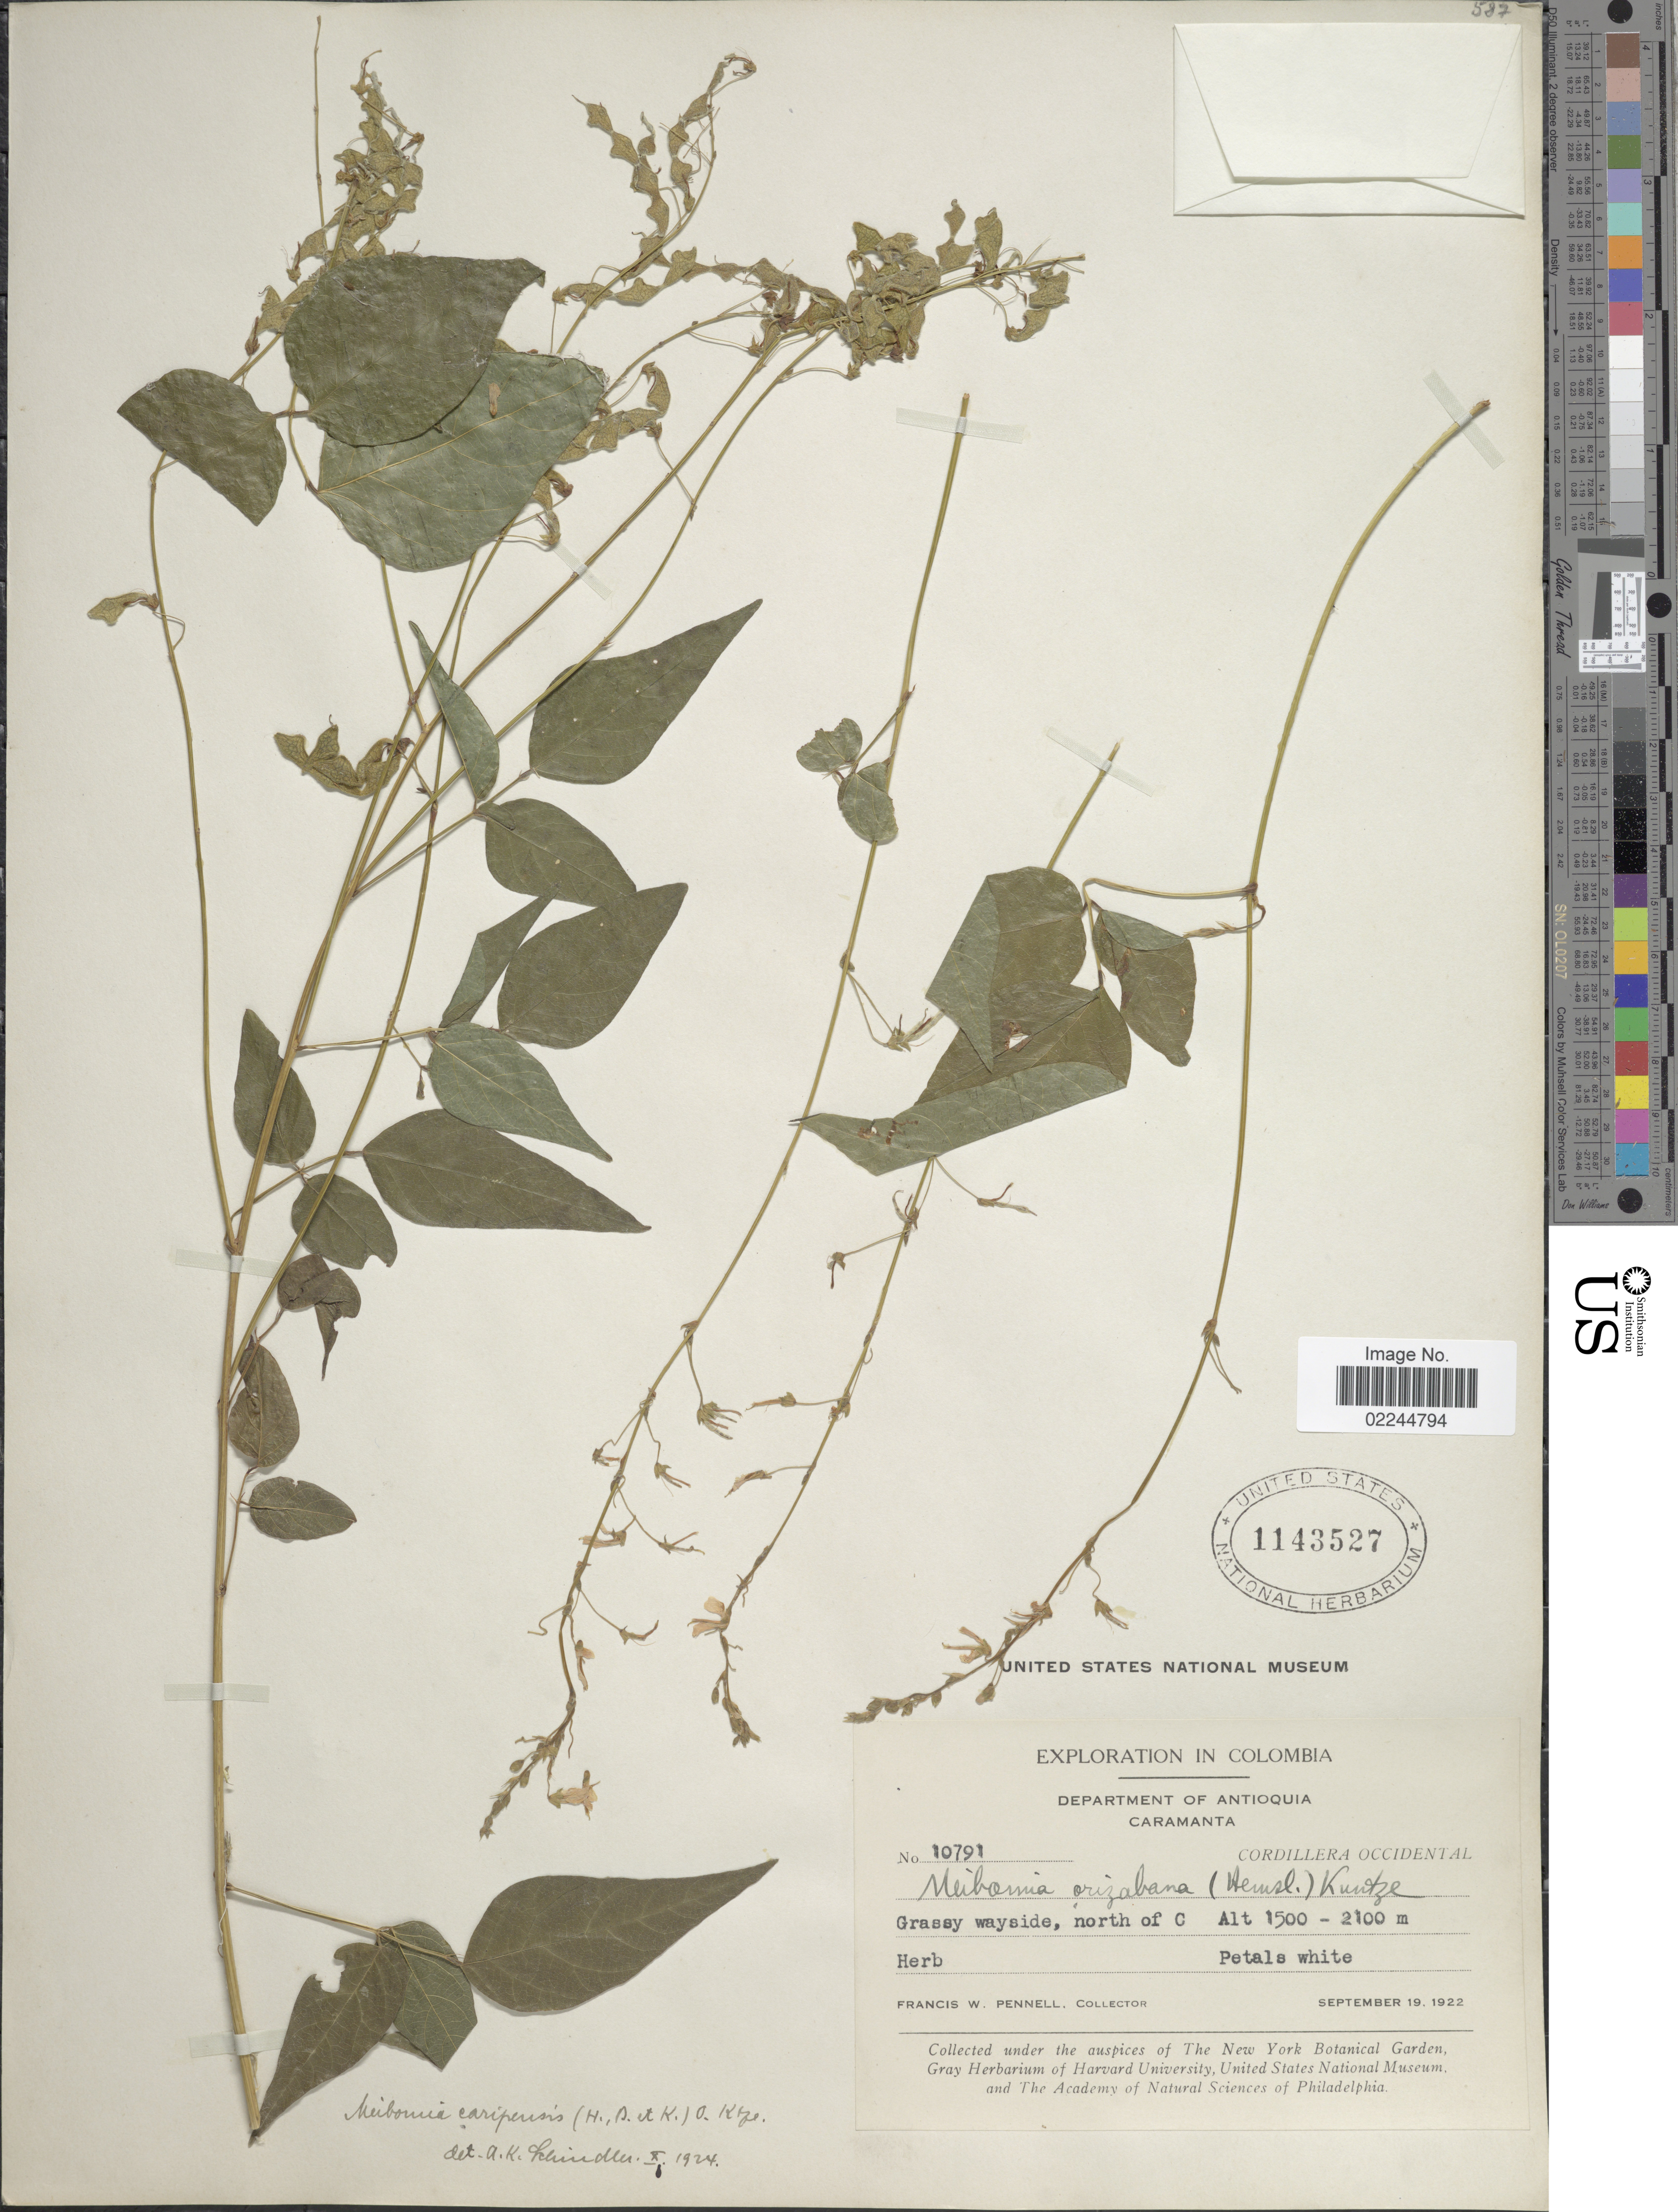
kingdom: Plantae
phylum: Tracheophyta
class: Magnoliopsida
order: Fabales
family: Fabaceae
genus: Desmodium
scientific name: Desmodium caripense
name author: (Kunth) G. Don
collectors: F. W. Pennell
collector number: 10791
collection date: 1922-09-19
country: Colombia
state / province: Antioquia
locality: Caramanta, Cordillera Occidental, north of C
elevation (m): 1500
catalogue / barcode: US 1143527